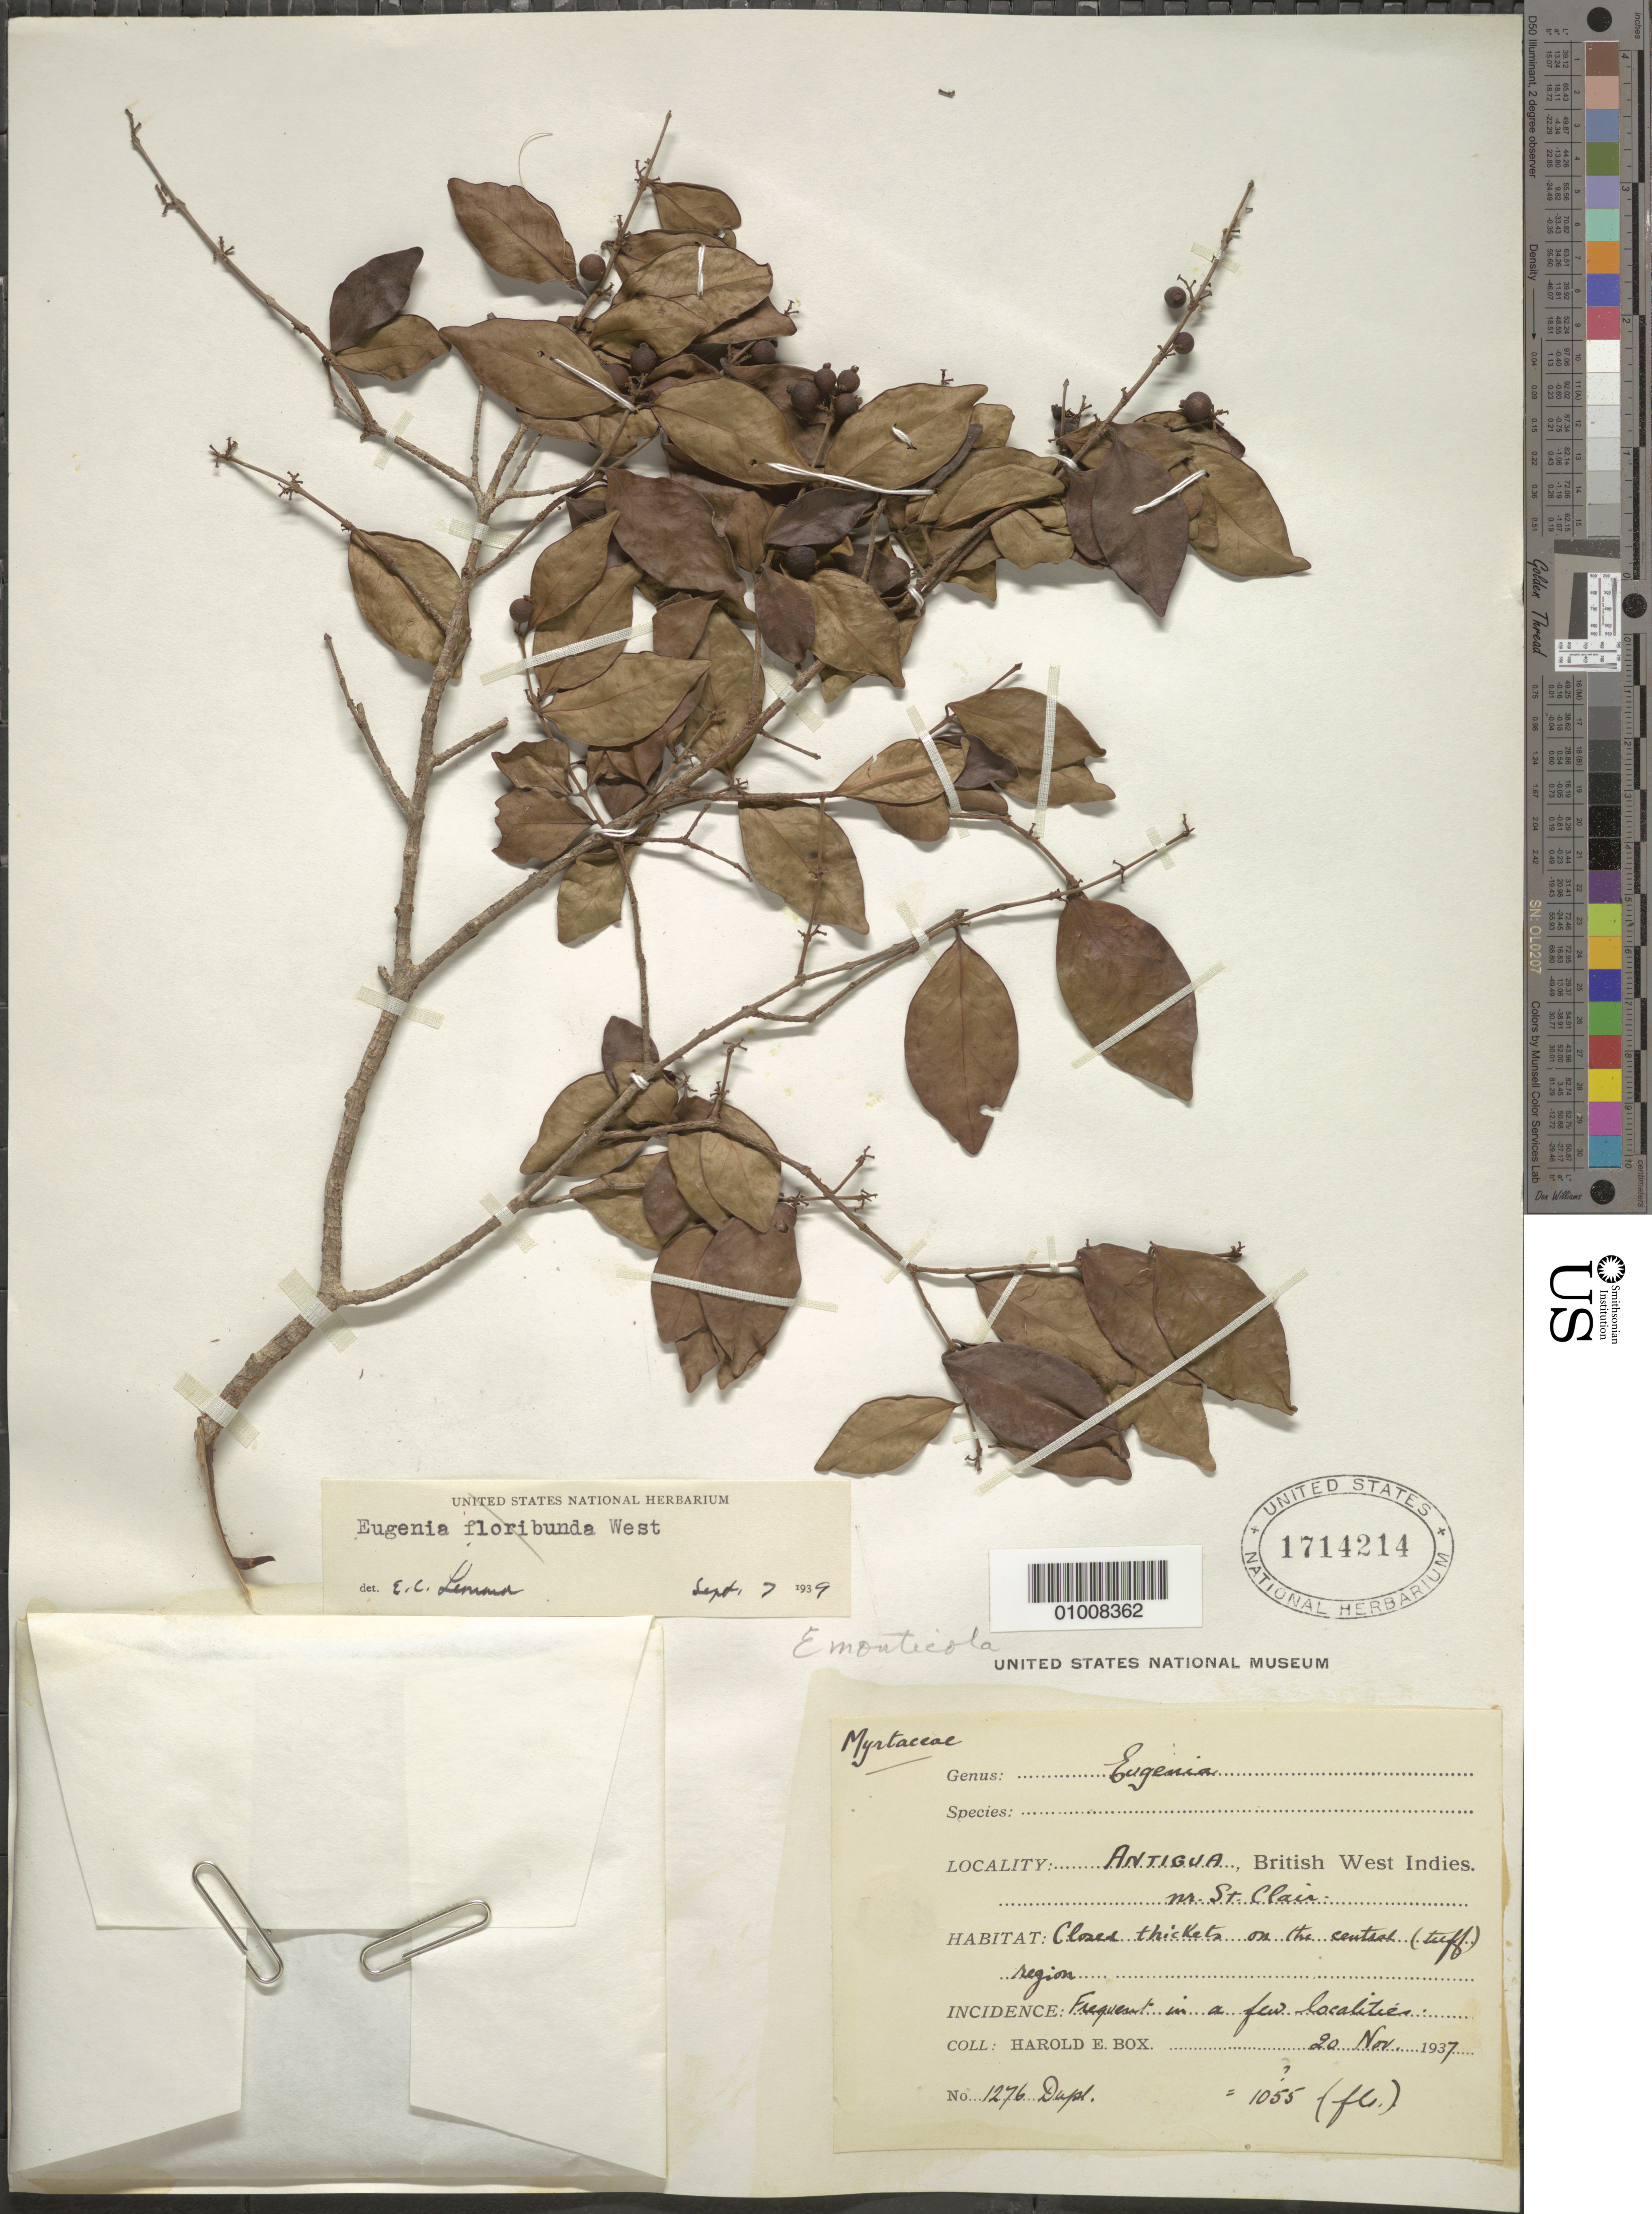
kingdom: Plantae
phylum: Tracheophyta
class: Magnoliopsida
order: Myrtales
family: Myrtaceae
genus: Eugenia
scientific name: Eugenia monticola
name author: (Sw.) DC.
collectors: H. E. Box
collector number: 1276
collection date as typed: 20 Nov 1937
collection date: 1937-11-20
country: Antigua and Barbuda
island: Antigua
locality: Near St. Clair. Central (tuff) region.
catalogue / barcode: US 1714214